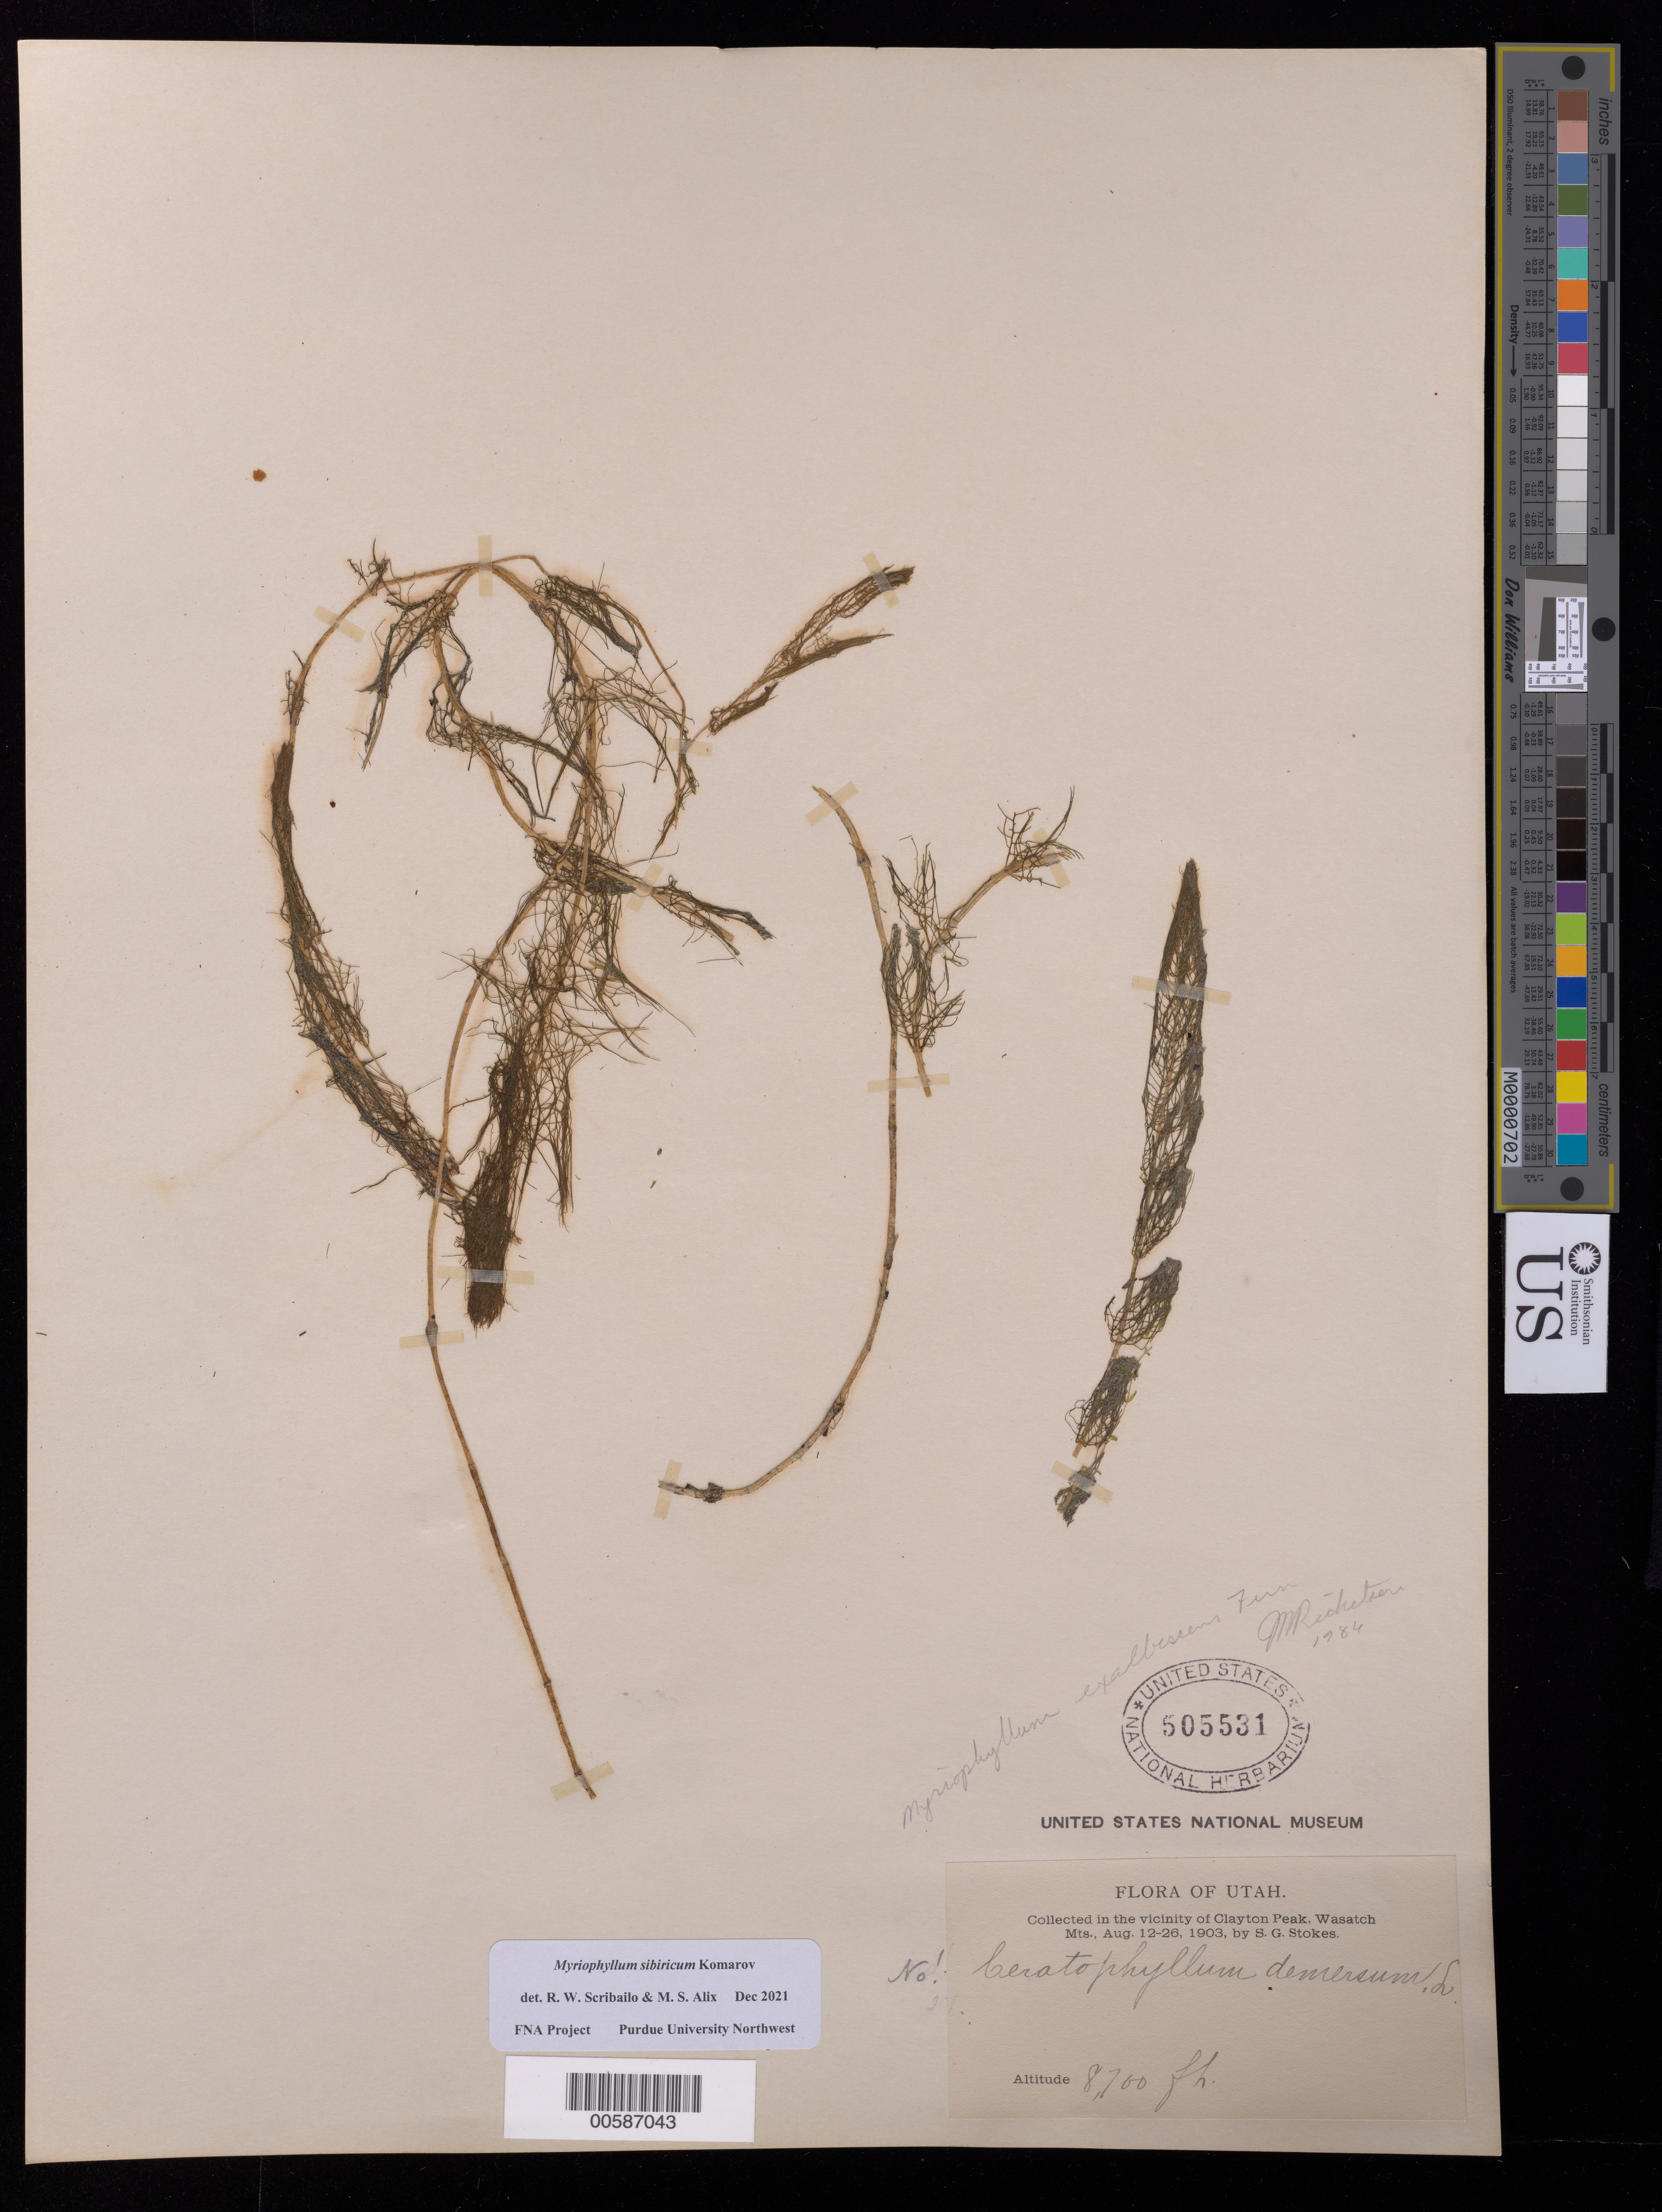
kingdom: Plantae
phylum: Tracheophyta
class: Magnoliopsida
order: Saxifragales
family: Haloragaceae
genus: Myriophyllum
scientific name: Myriophyllum sibiricum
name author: Kom.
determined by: Scribailo, R. W.; Alix, M. S.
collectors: S. G. Stokes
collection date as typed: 12 Aug 1903 to 26 Aug 1903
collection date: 1903-08-12/1903-08-26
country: United States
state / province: Utah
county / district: Salt Lake / Wasatch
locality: Clayton Peak, Wasatch Mts.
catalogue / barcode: US 505531